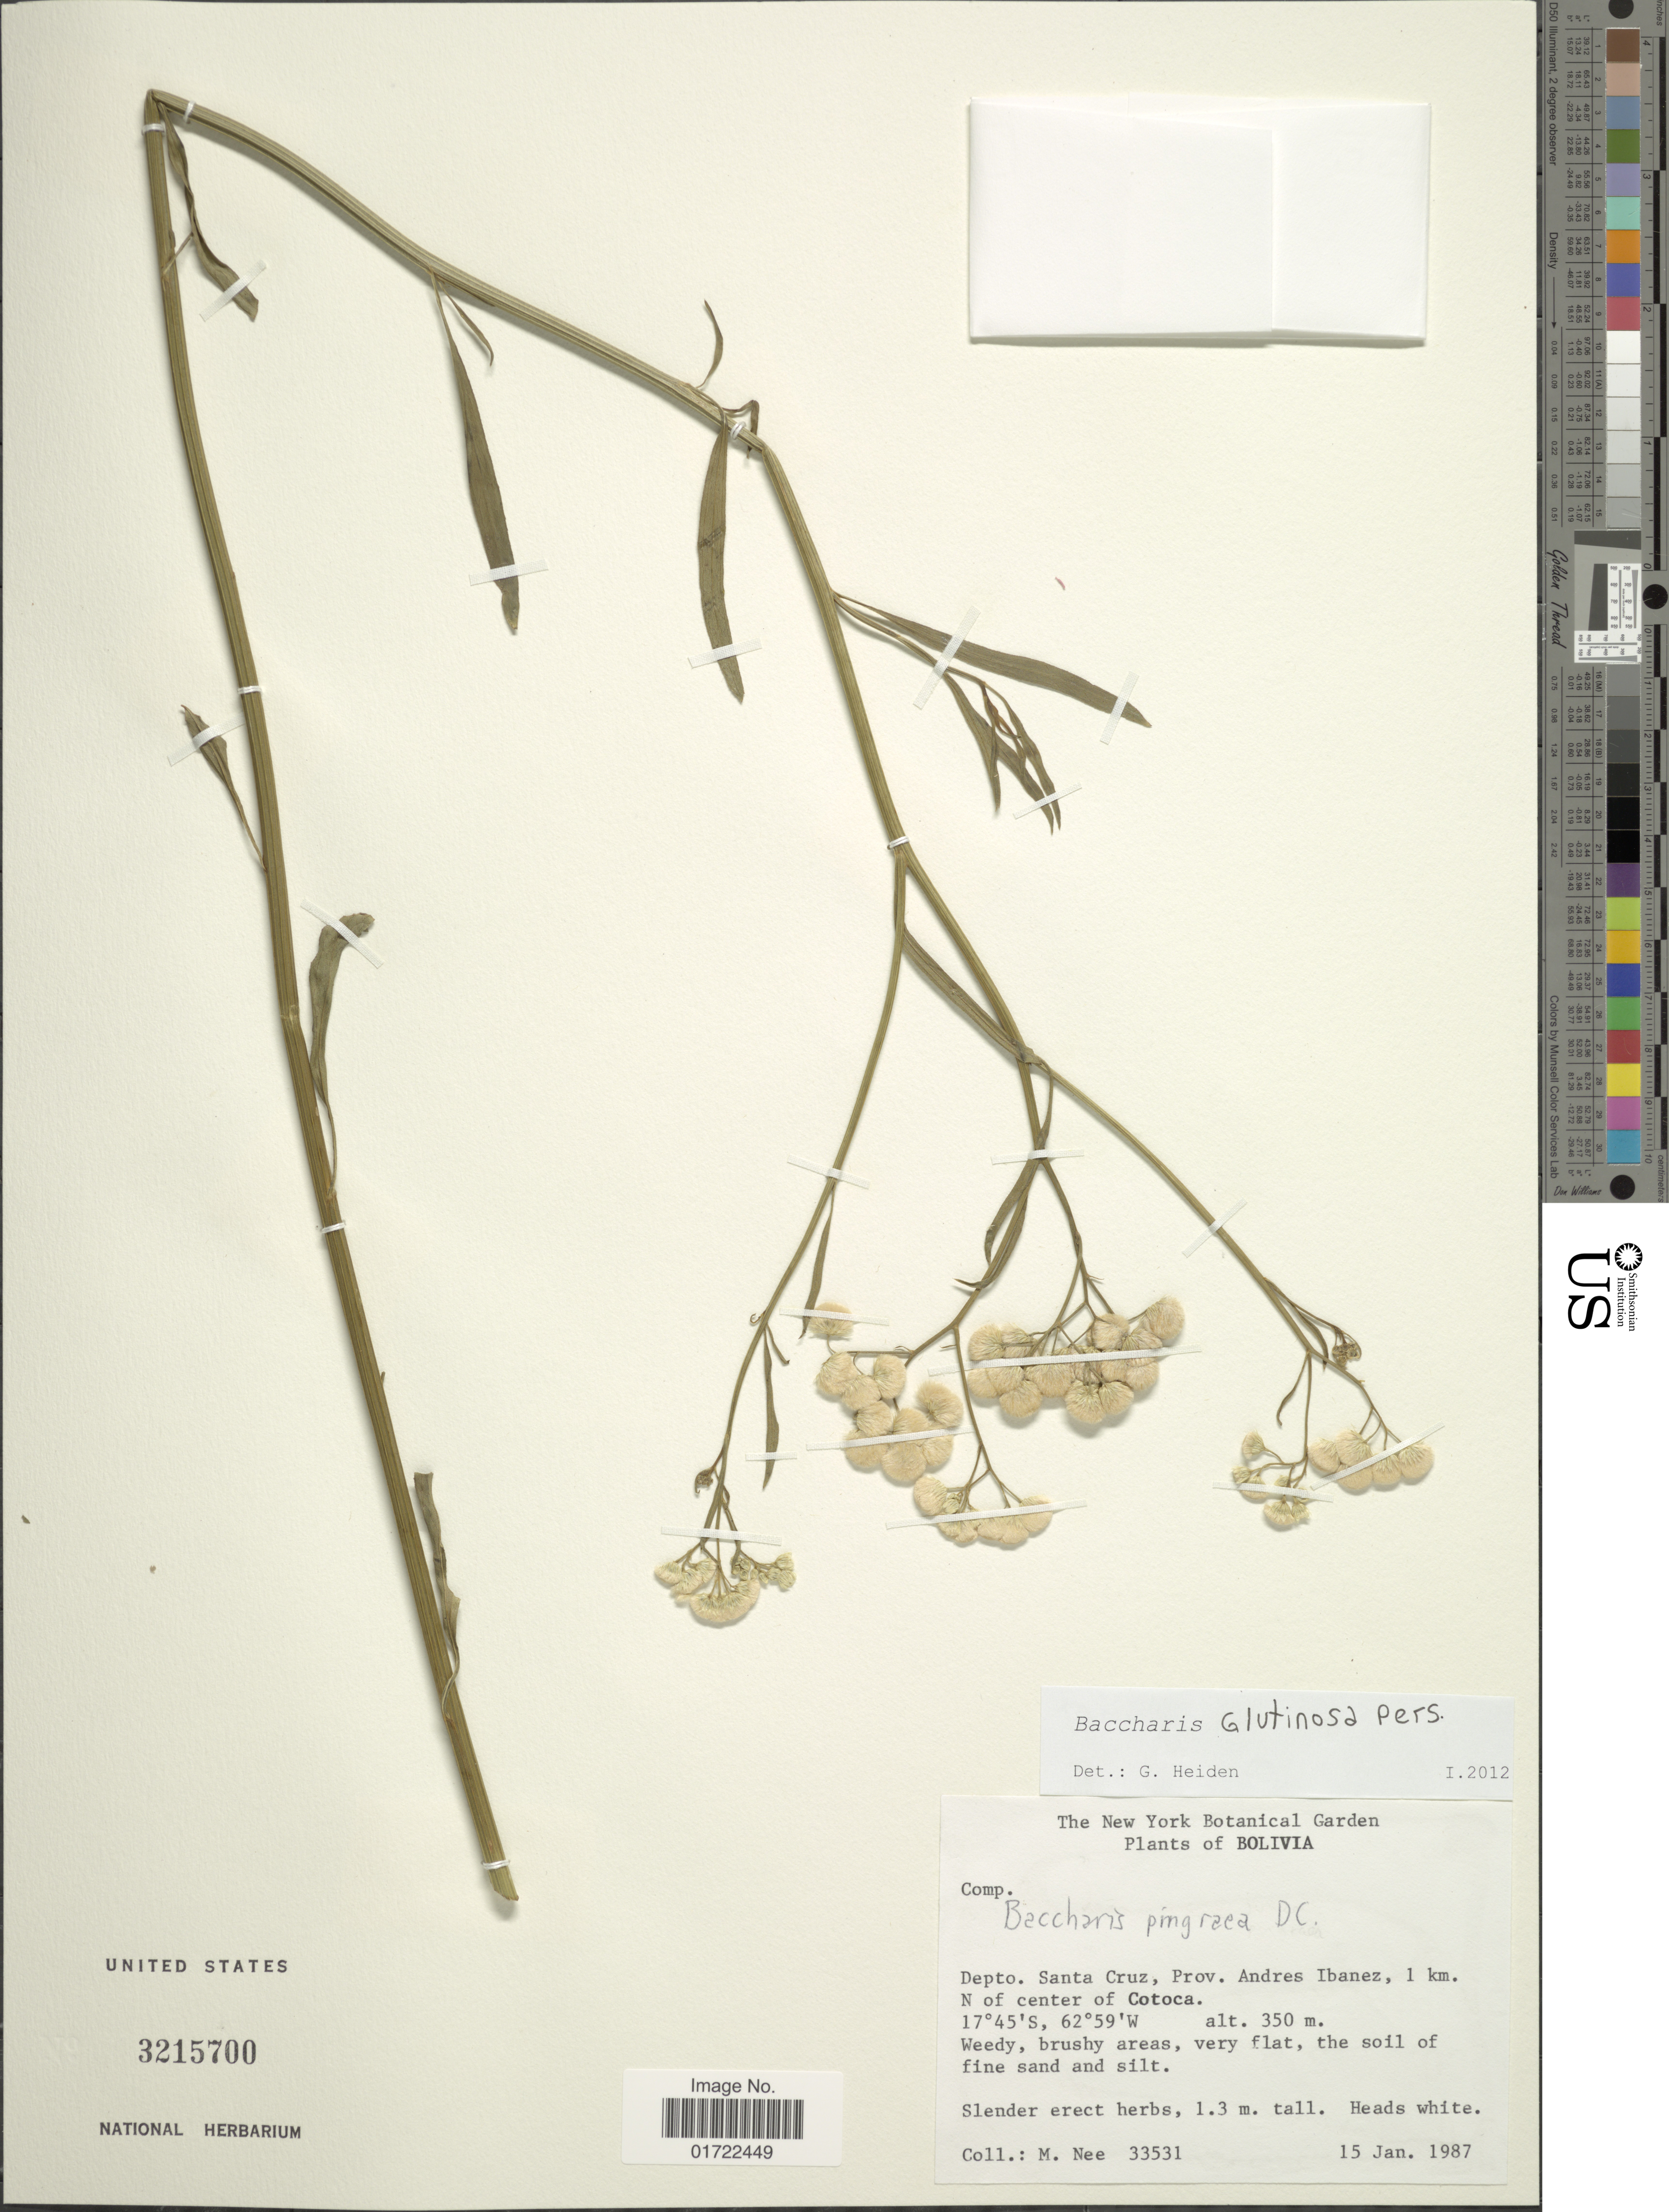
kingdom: Plantae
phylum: Tracheophyta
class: Magnoliopsida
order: Asterales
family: Asteraceae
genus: Baccharis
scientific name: Baccharis glutinosa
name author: Pers.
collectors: M. Nee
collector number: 33531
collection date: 1987-01-15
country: Bolivia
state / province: Santa Cruz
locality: Prov. Andres Ibanez, 1 km N of center of Cotoca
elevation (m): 350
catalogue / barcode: US 3215700